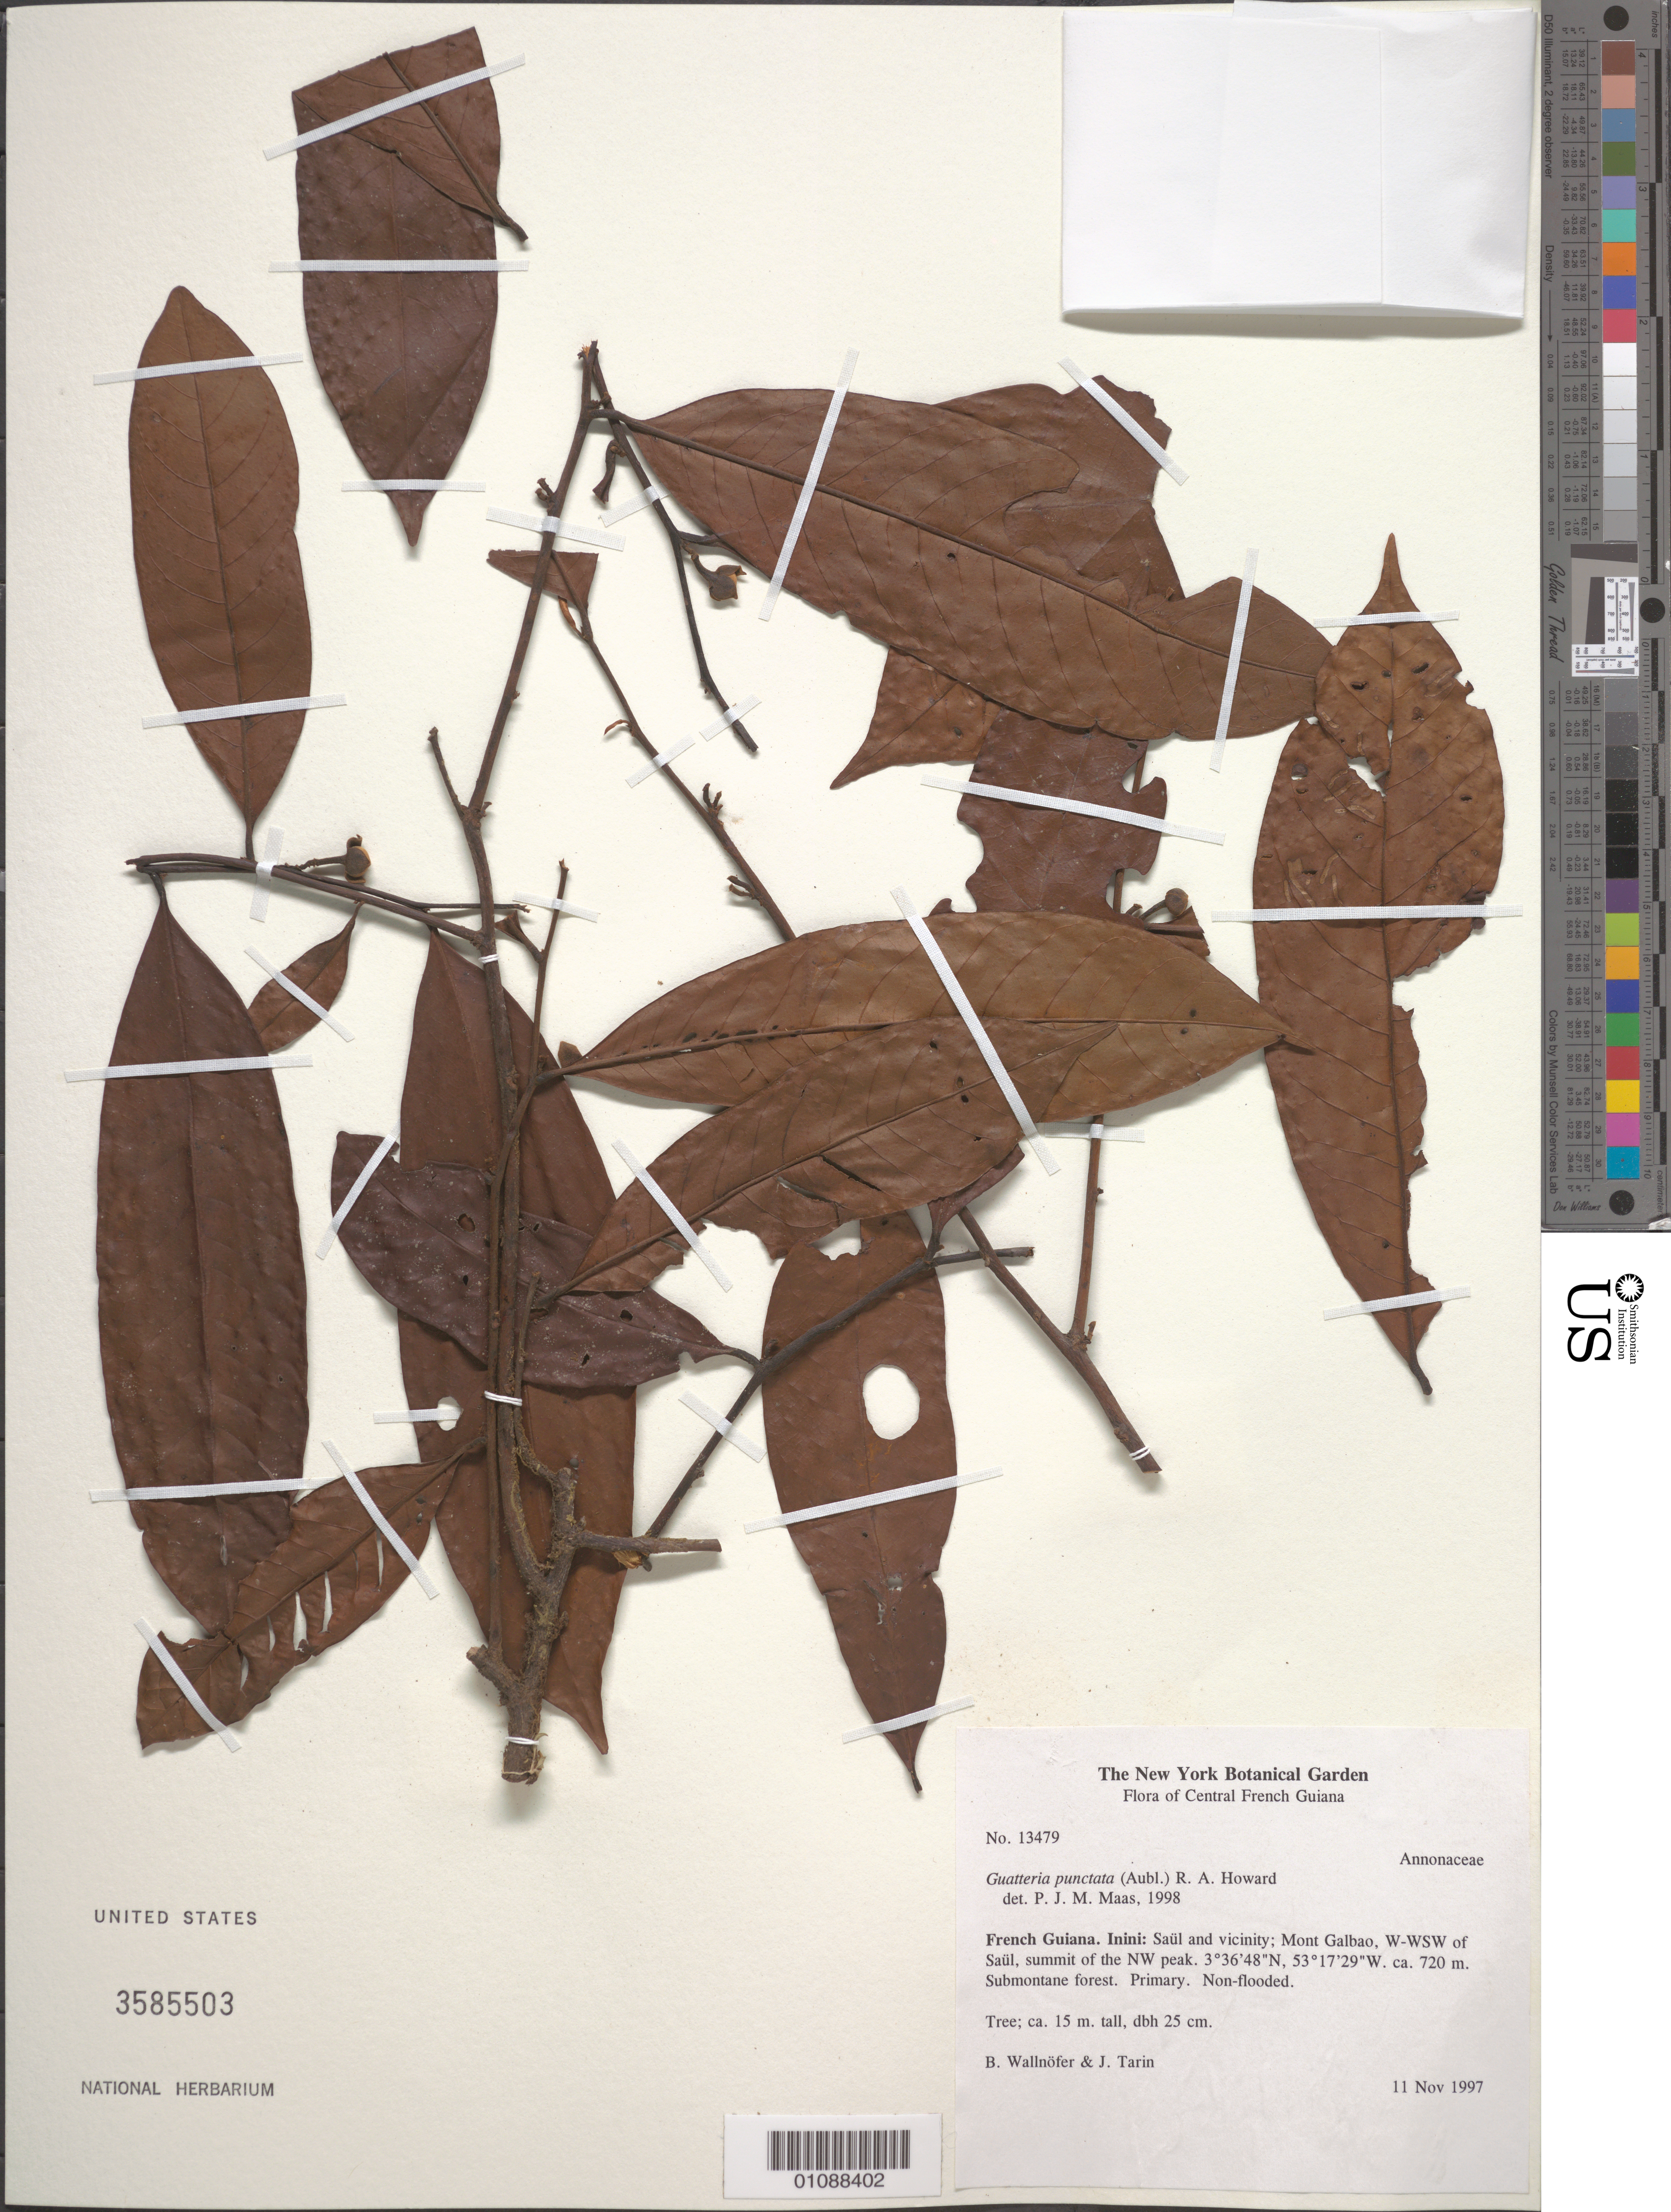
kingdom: Plantae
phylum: Tracheophyta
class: Magnoliopsida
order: Magnoliales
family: Annonaceae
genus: Guatteria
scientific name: Guatteria punctata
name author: (Aubl.) R.A. Howard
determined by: Maas, Paul J. M.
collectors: B. Wallnöfer & J. Tarin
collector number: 13479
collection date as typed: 11-Nov-97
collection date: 1997-11-11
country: French Guiana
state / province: Saint-Laurent-du-Maroni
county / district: Saül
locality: Inini: Saül and vicinity, Mont Galbao W-WSW of Saül, summit of the NW peak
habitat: Submontane forest. Primary. Non-flooded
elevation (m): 720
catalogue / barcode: US 3585503